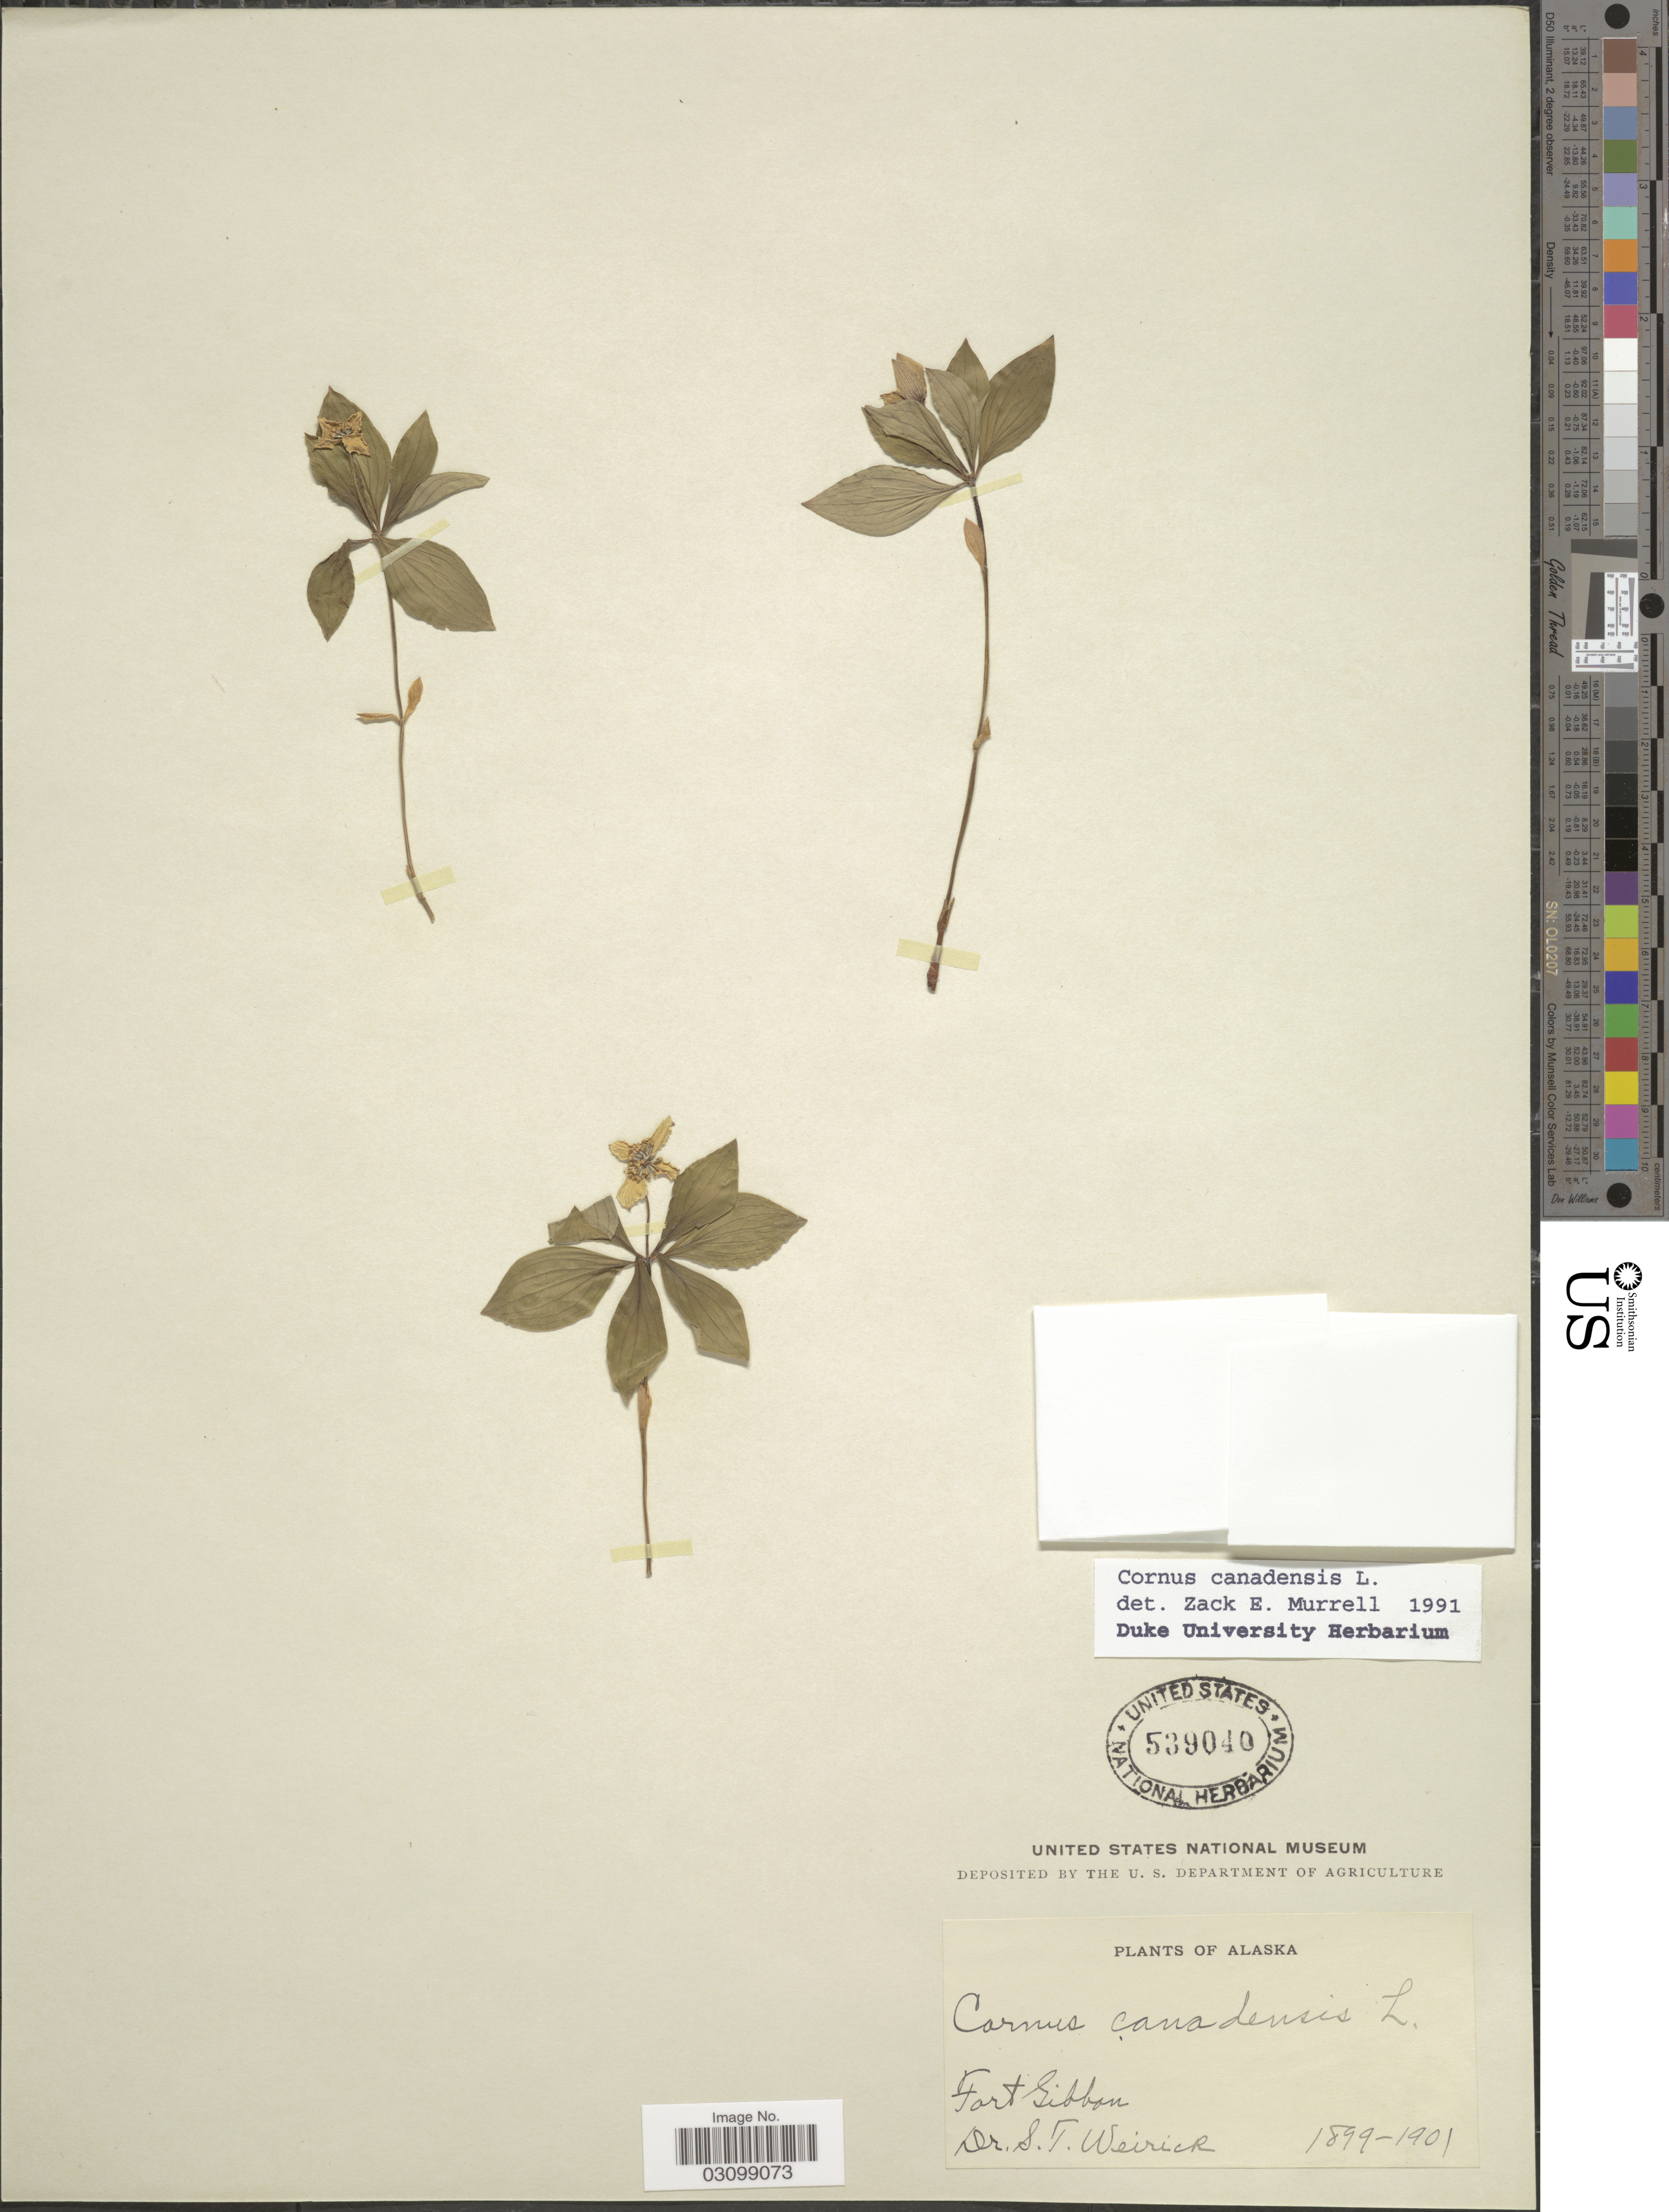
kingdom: Plantae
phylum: Tracheophyta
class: Magnoliopsida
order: Cornales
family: Cornaceae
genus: Cornus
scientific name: Cornus canadensis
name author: L.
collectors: S. Weirick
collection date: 1899/1901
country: United States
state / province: Alaska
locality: Fort Gibbon.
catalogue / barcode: US 539040